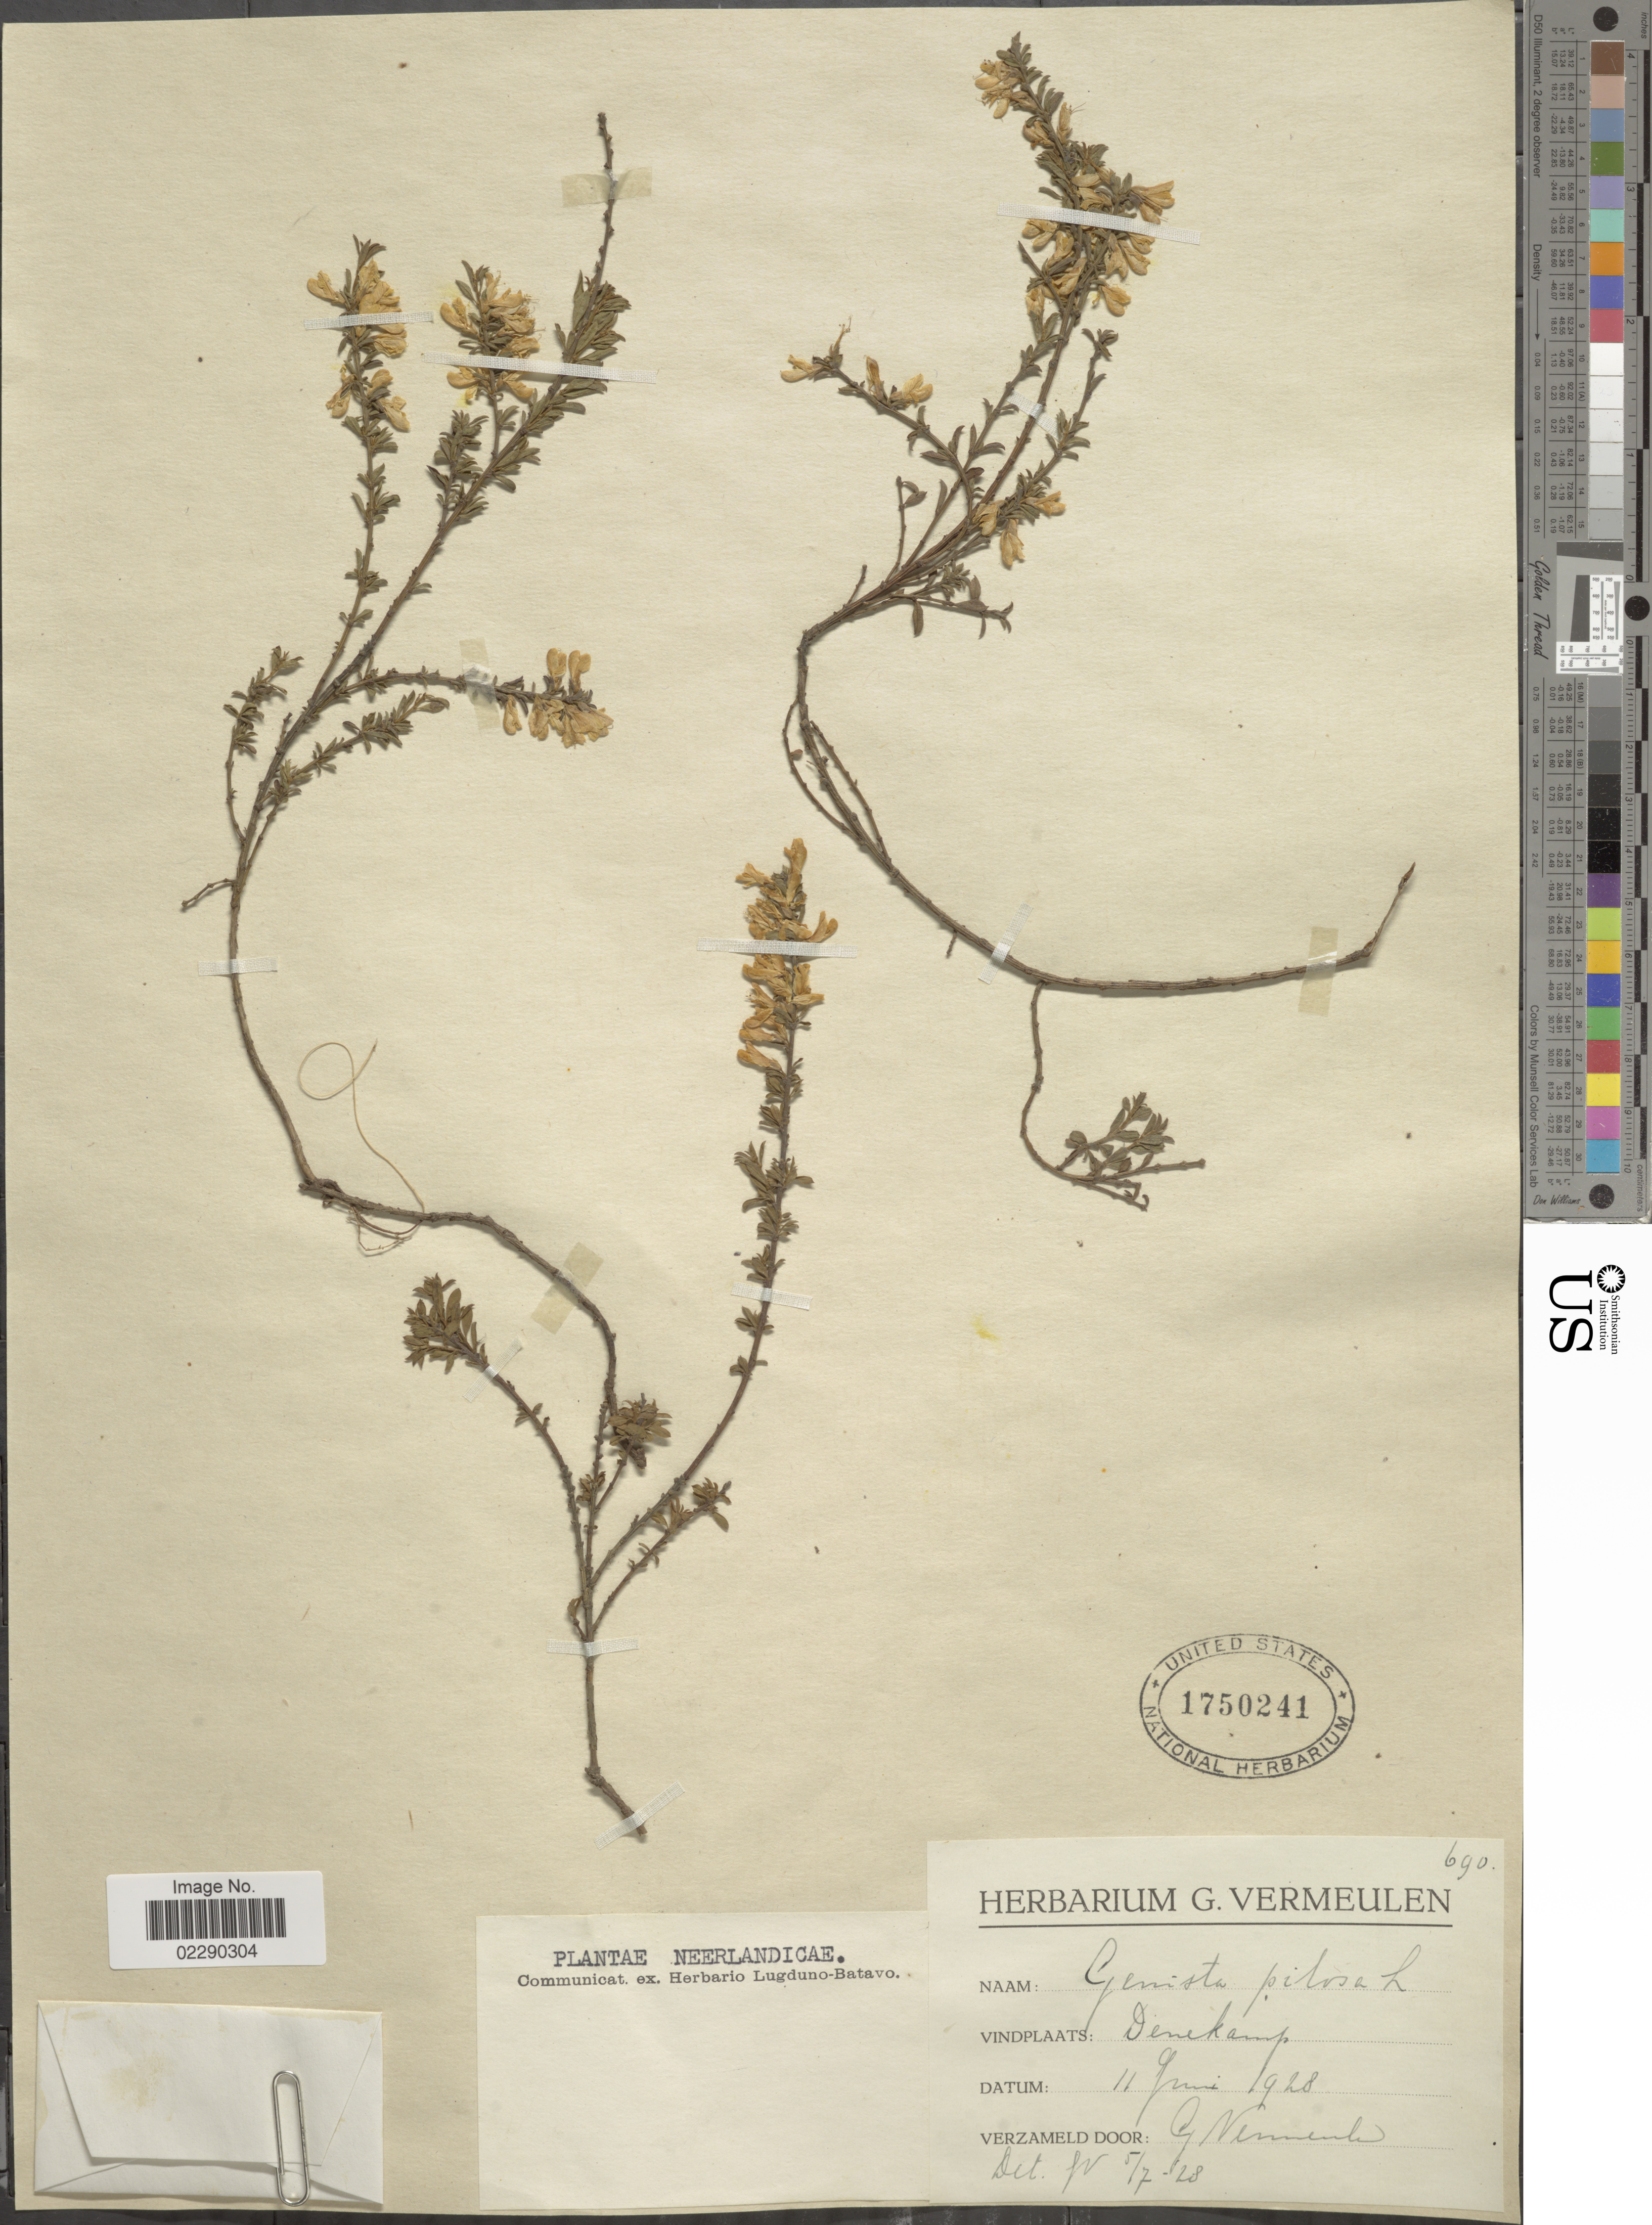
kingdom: Plantae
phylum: Tracheophyta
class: Magnoliopsida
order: Fabales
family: Fabaceae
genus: Genista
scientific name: Genista pilosa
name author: L.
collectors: G. Vermeulen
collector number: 690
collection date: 1928-06-11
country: Netherlands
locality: Denekamp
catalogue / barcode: US 1750241